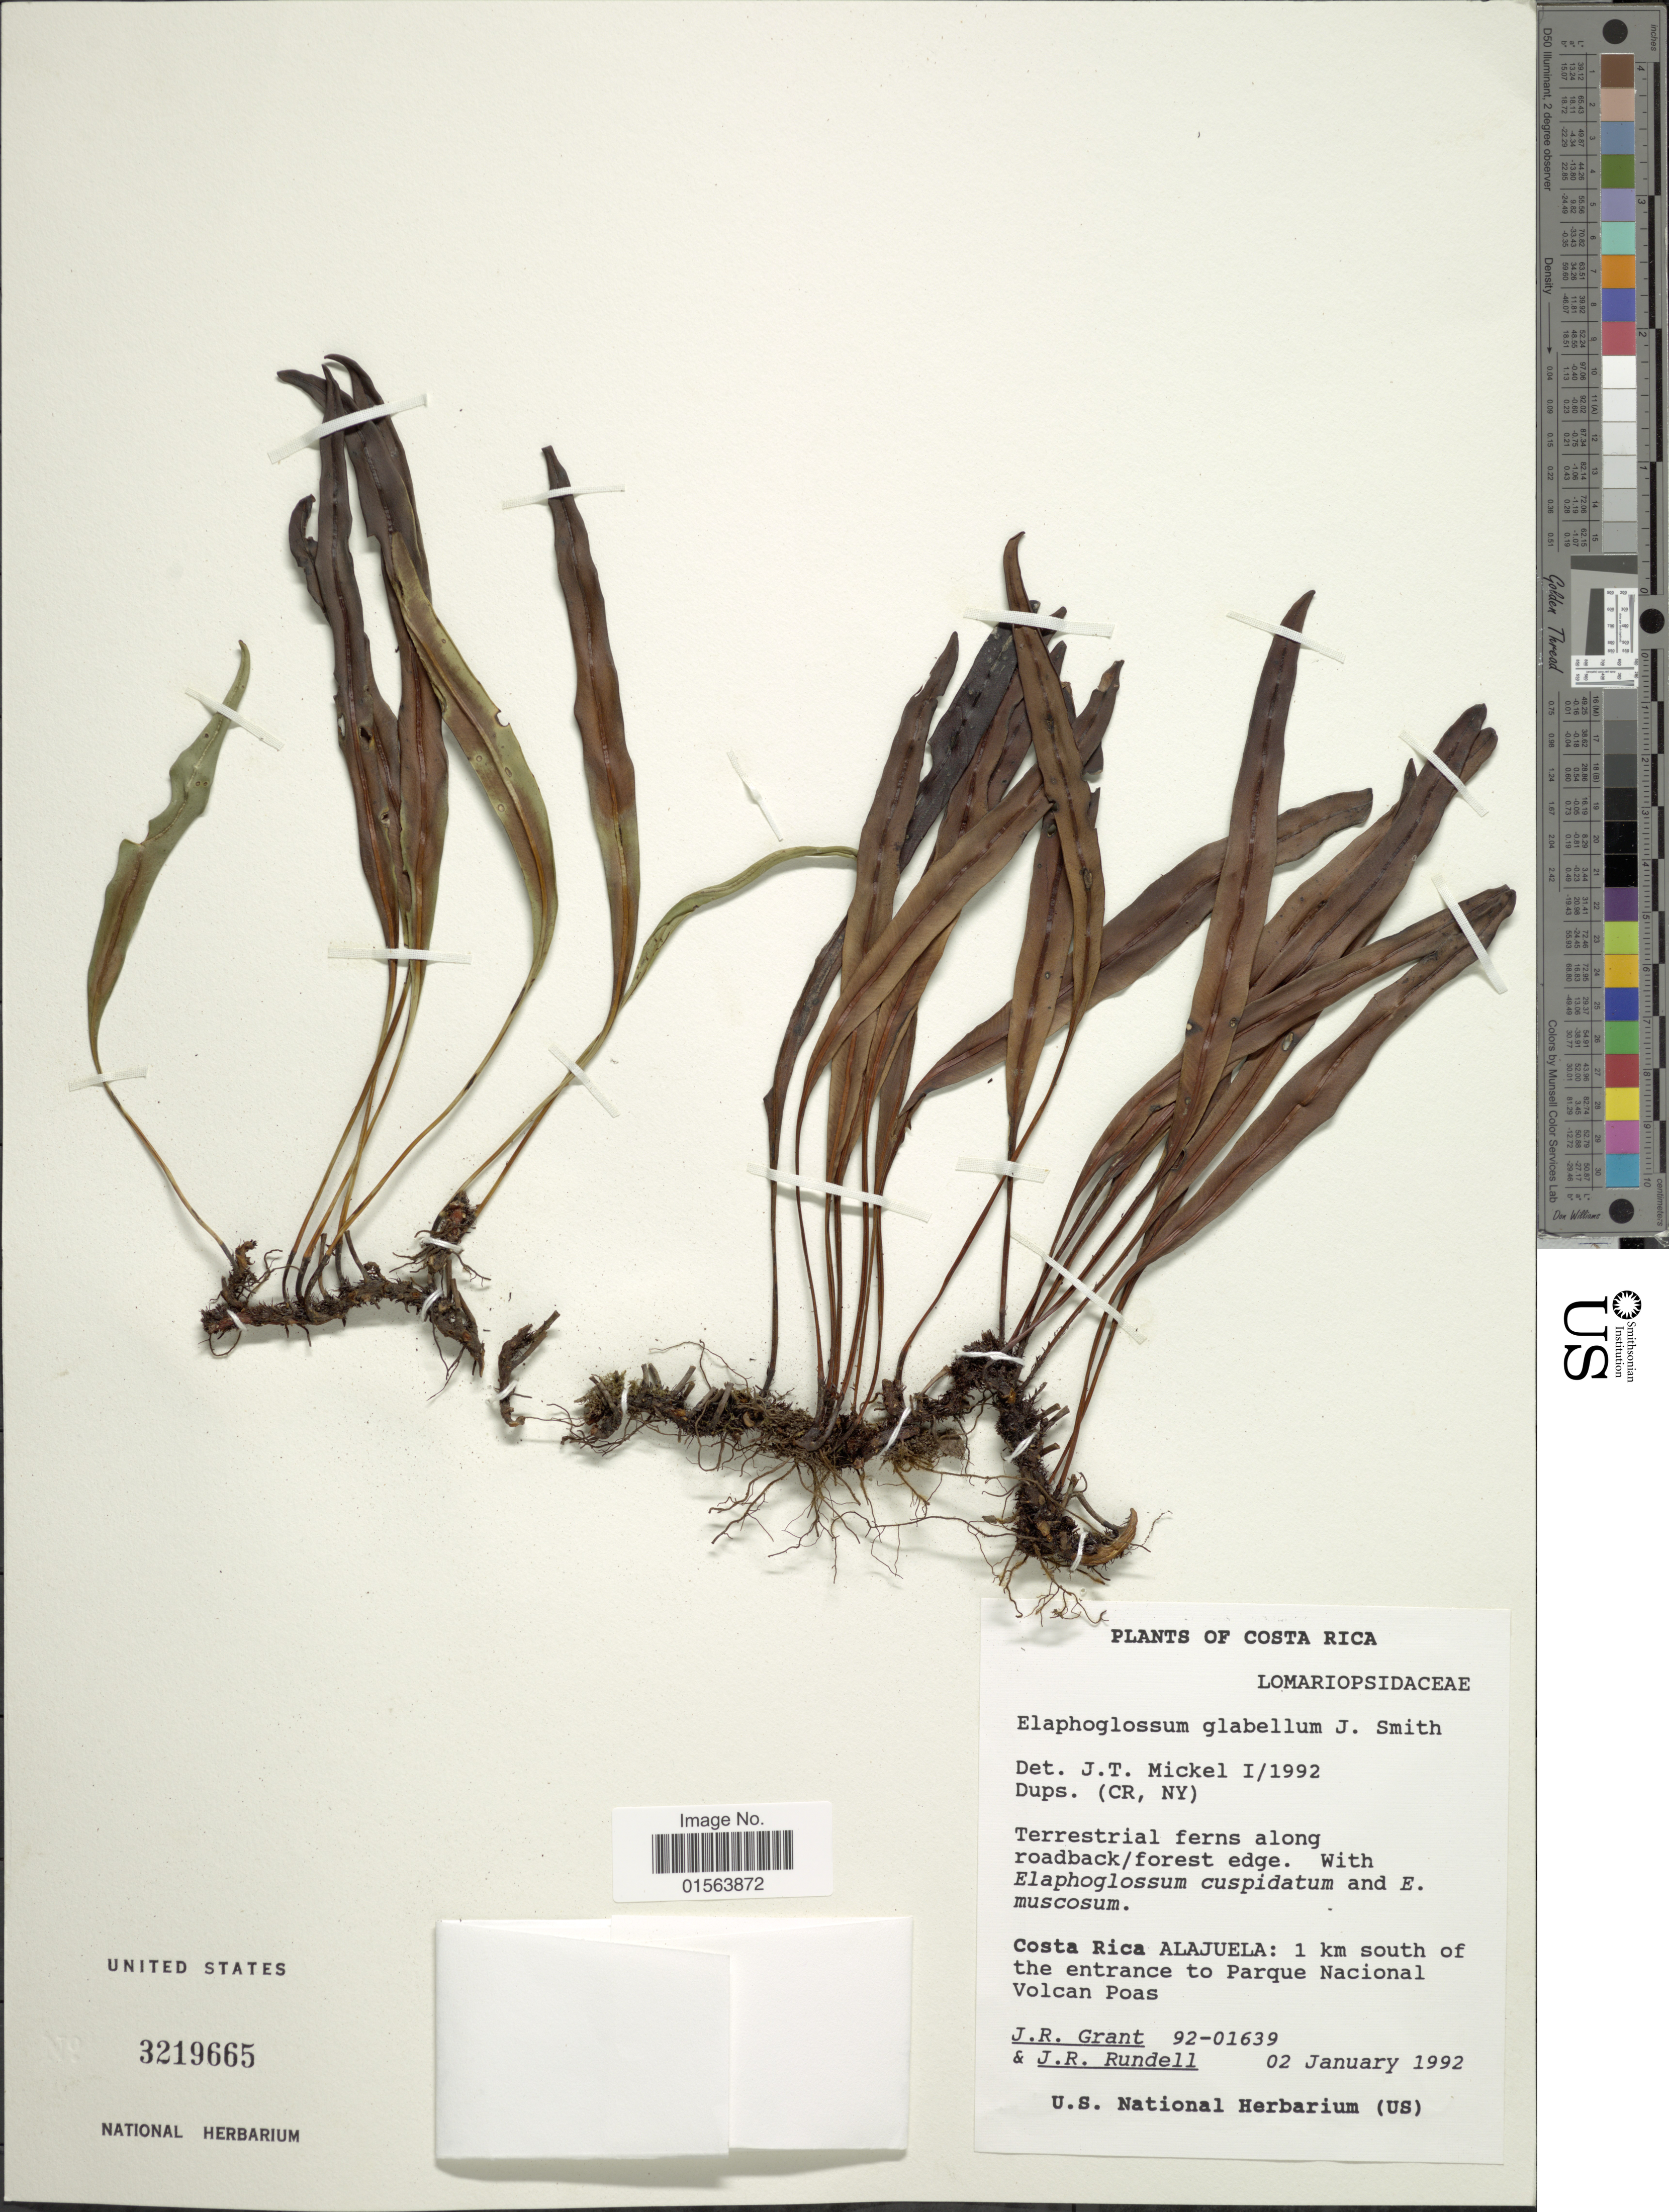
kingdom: Plantae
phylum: Tracheophyta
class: Polypodiopsida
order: Polypodiales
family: Dryopteridaceae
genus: Elaphoglossum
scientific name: Elaphoglossum glabellum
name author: J. Sm.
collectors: J. Grant & J. R. Rundell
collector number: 92-01639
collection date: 1992-01-02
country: Costa Rica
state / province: Alajuela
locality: Alajuela: 1 km south of the entrance to Parque Nacional Volcan Poas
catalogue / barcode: US 3219665